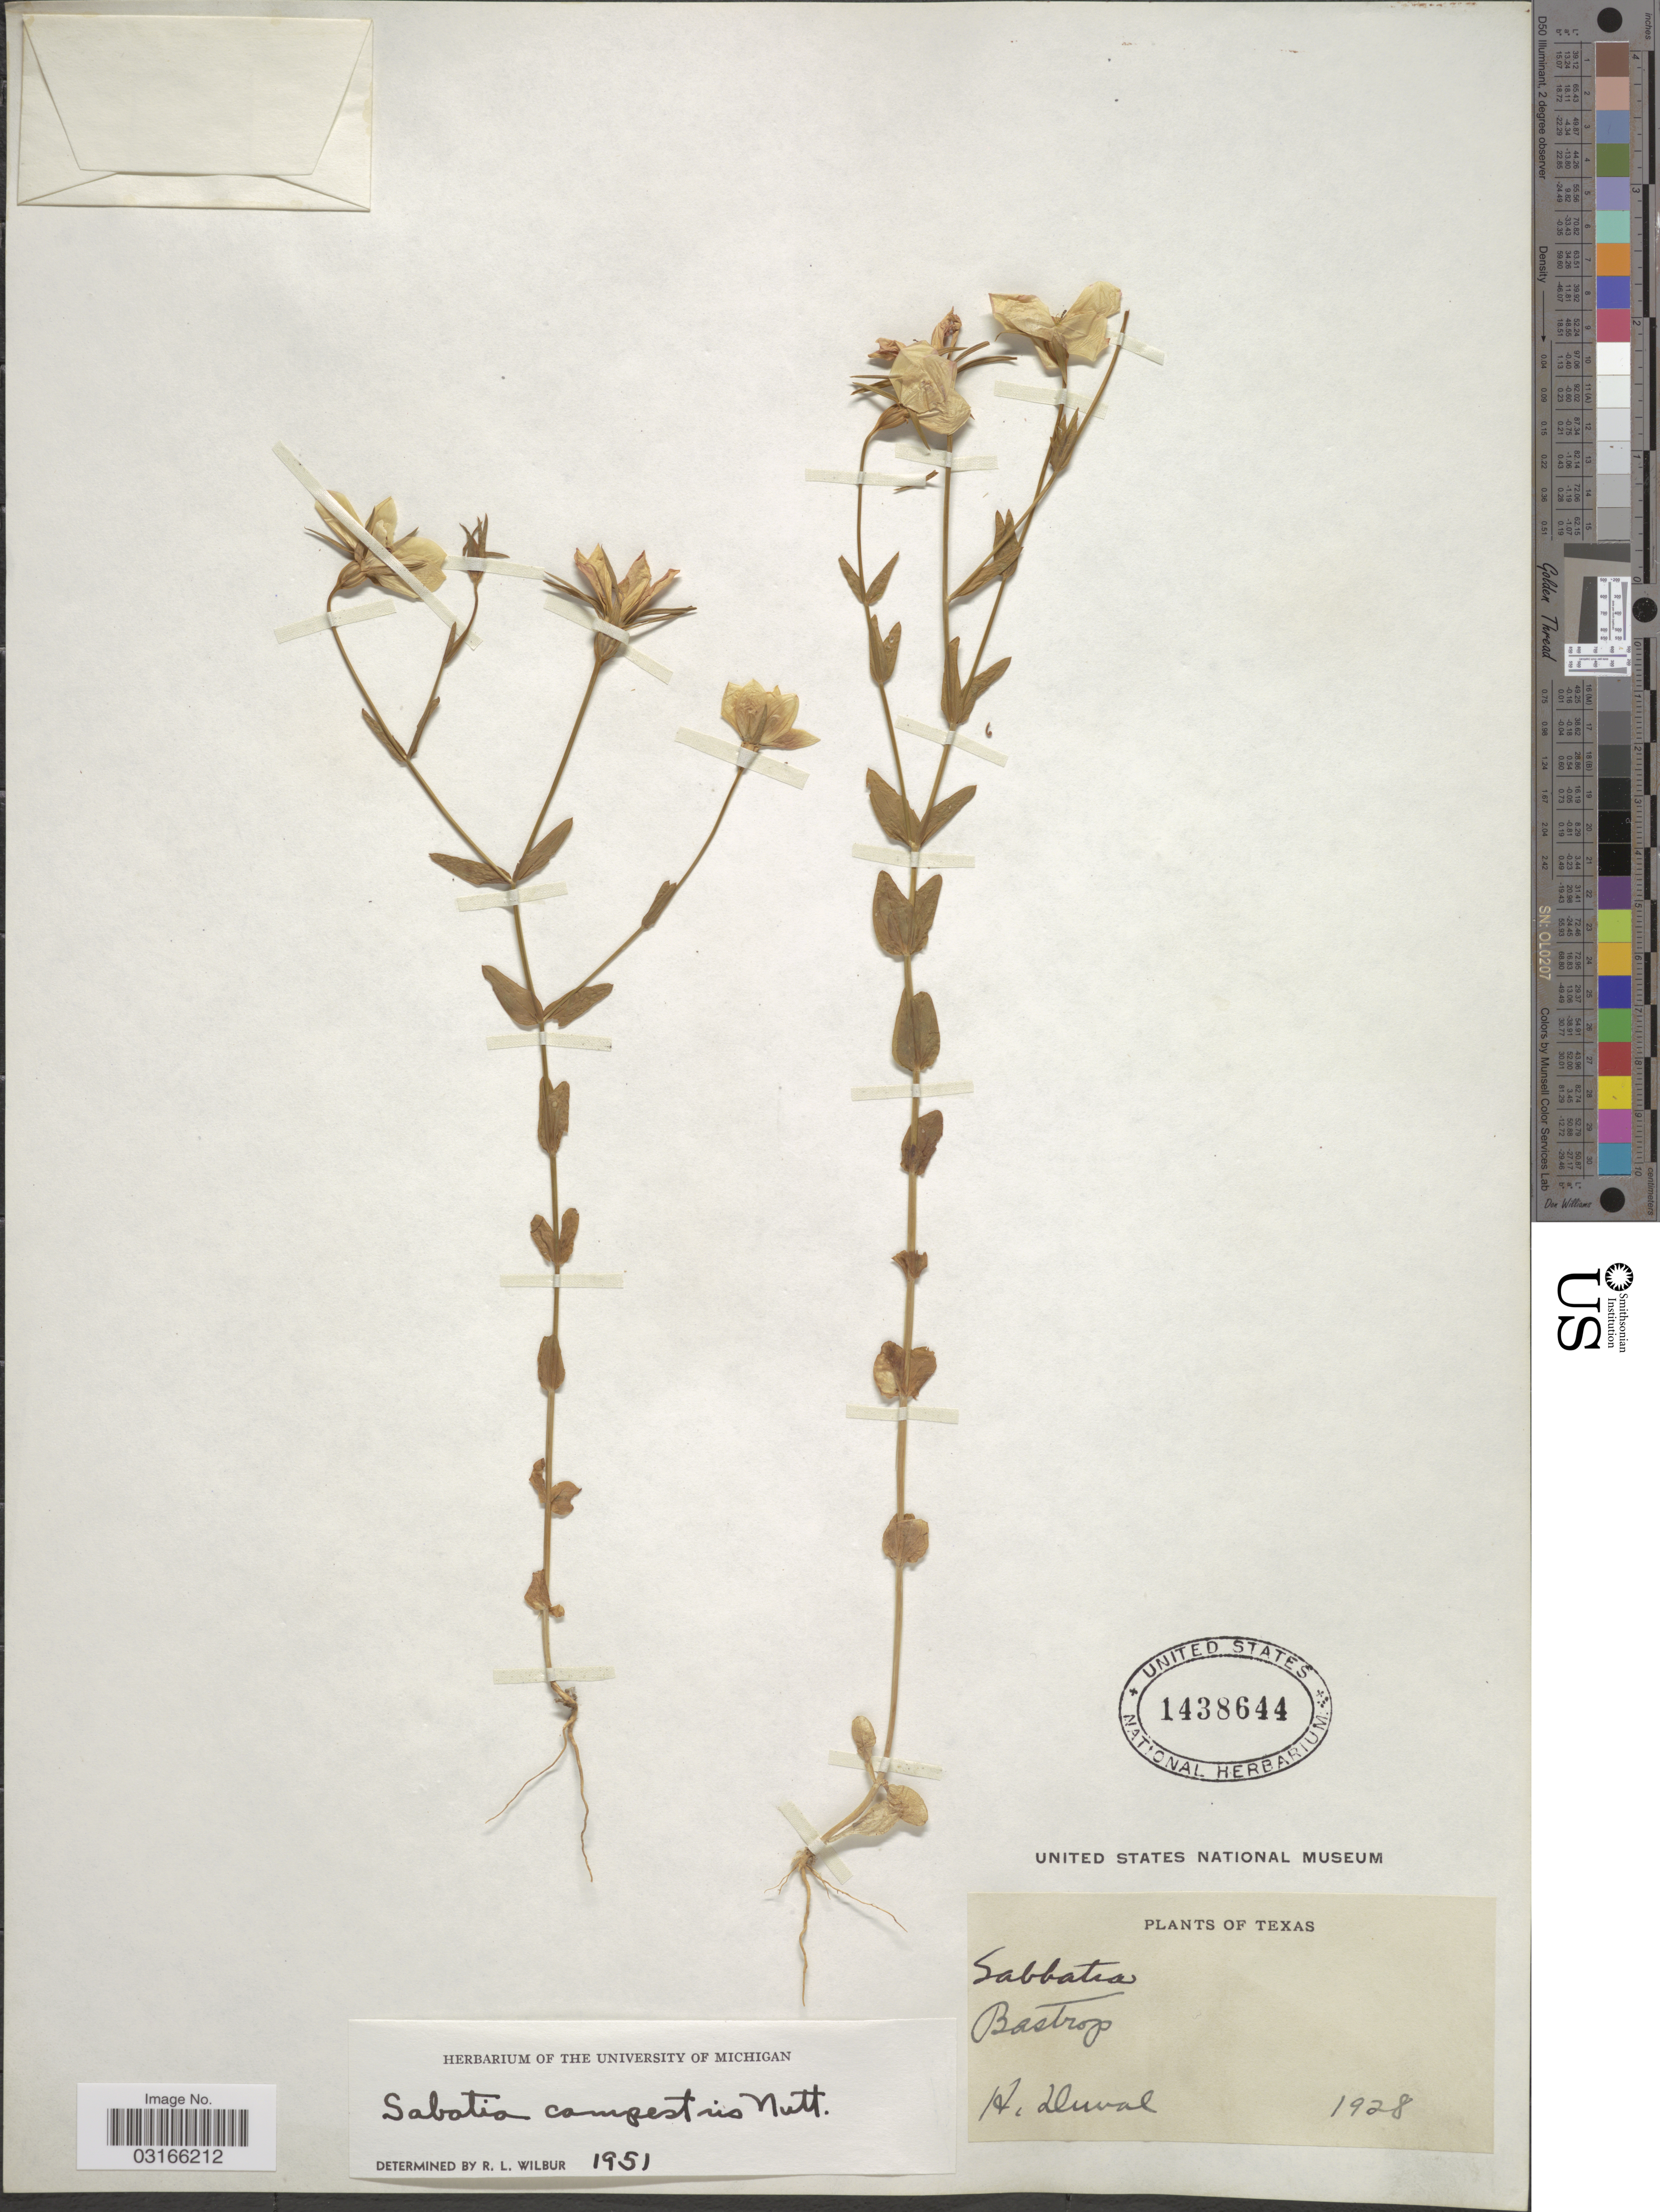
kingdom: Plantae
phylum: Tracheophyta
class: Magnoliopsida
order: Gentianales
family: Gentianaceae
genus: Sabatia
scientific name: Sabatia campestris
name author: Nutt.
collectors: H. Duval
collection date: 1928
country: United States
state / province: Texas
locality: Bastrop.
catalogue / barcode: US 1438644